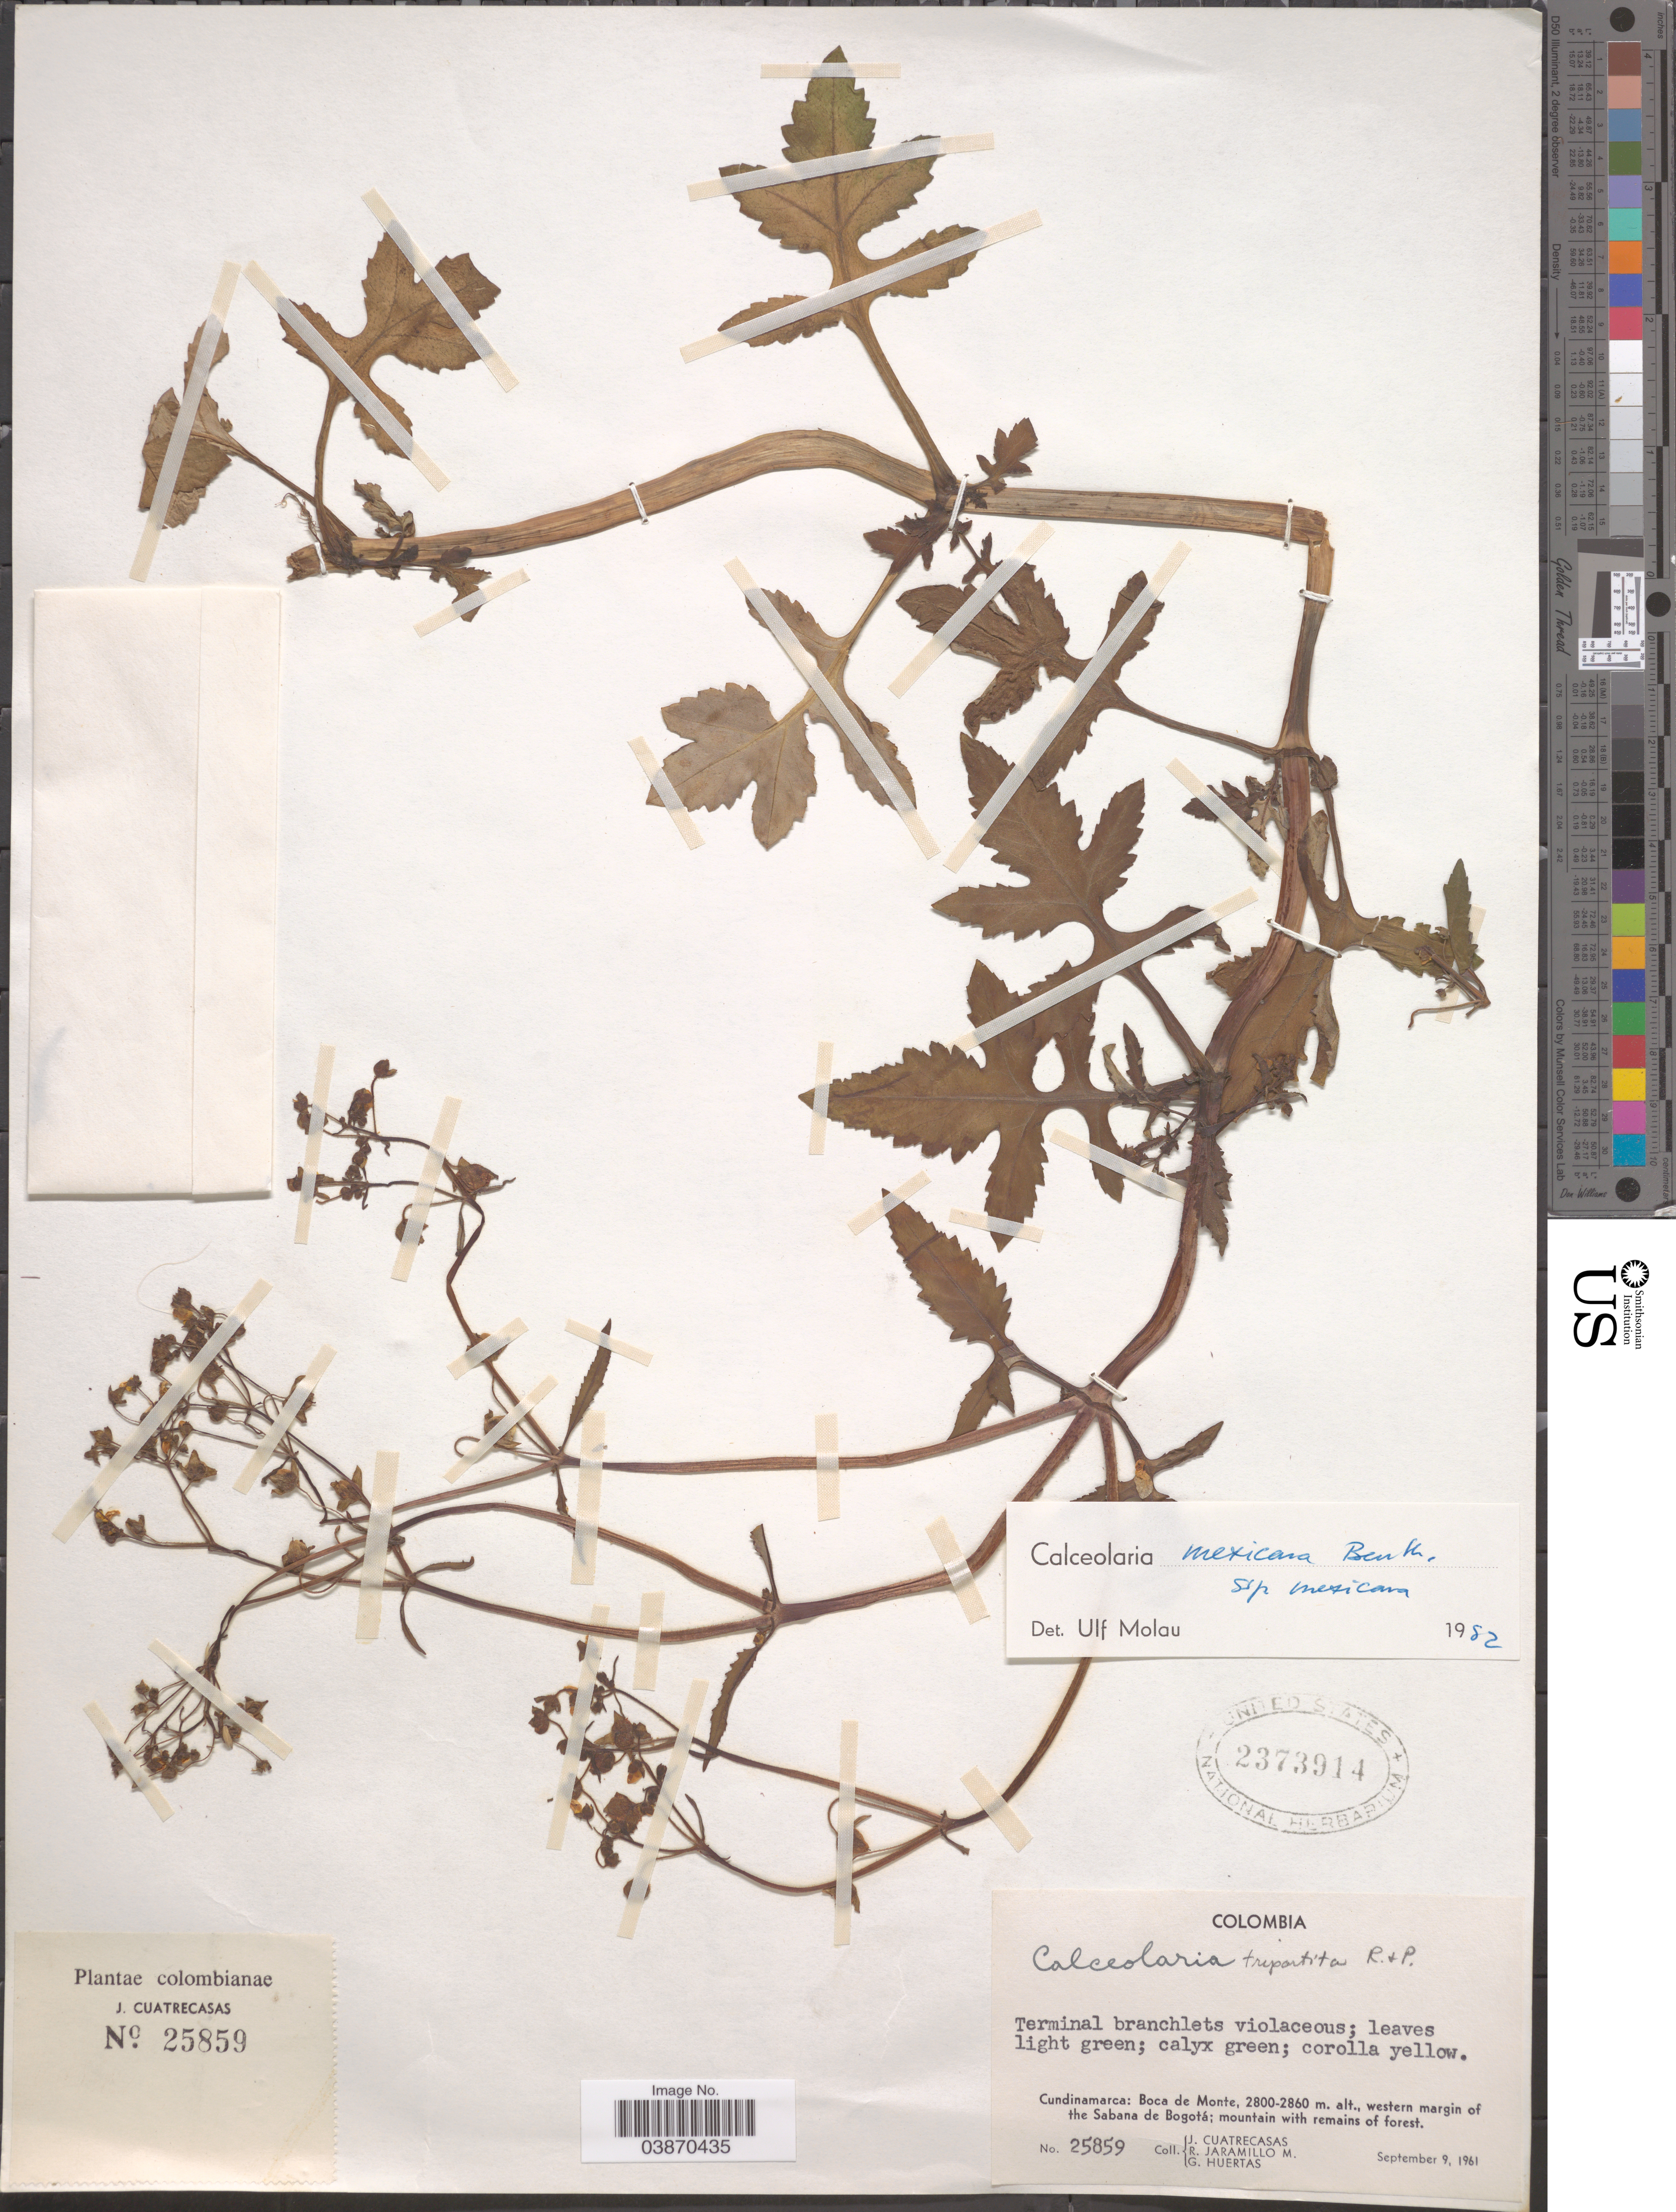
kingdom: Plantae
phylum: Tracheophyta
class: Magnoliopsida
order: Lamiales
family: Calceolariaceae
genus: Calceolaria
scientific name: Calceolaria mexicana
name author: Benth.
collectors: J. Cuatrecasas, R. Jaramillo M. & G. Huertas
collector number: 25859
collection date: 1961-09-09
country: Colombia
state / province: Cundinamarca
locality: Boca de Monte, western margin of the Sabana de Bogotá.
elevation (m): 2800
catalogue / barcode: US 2373914